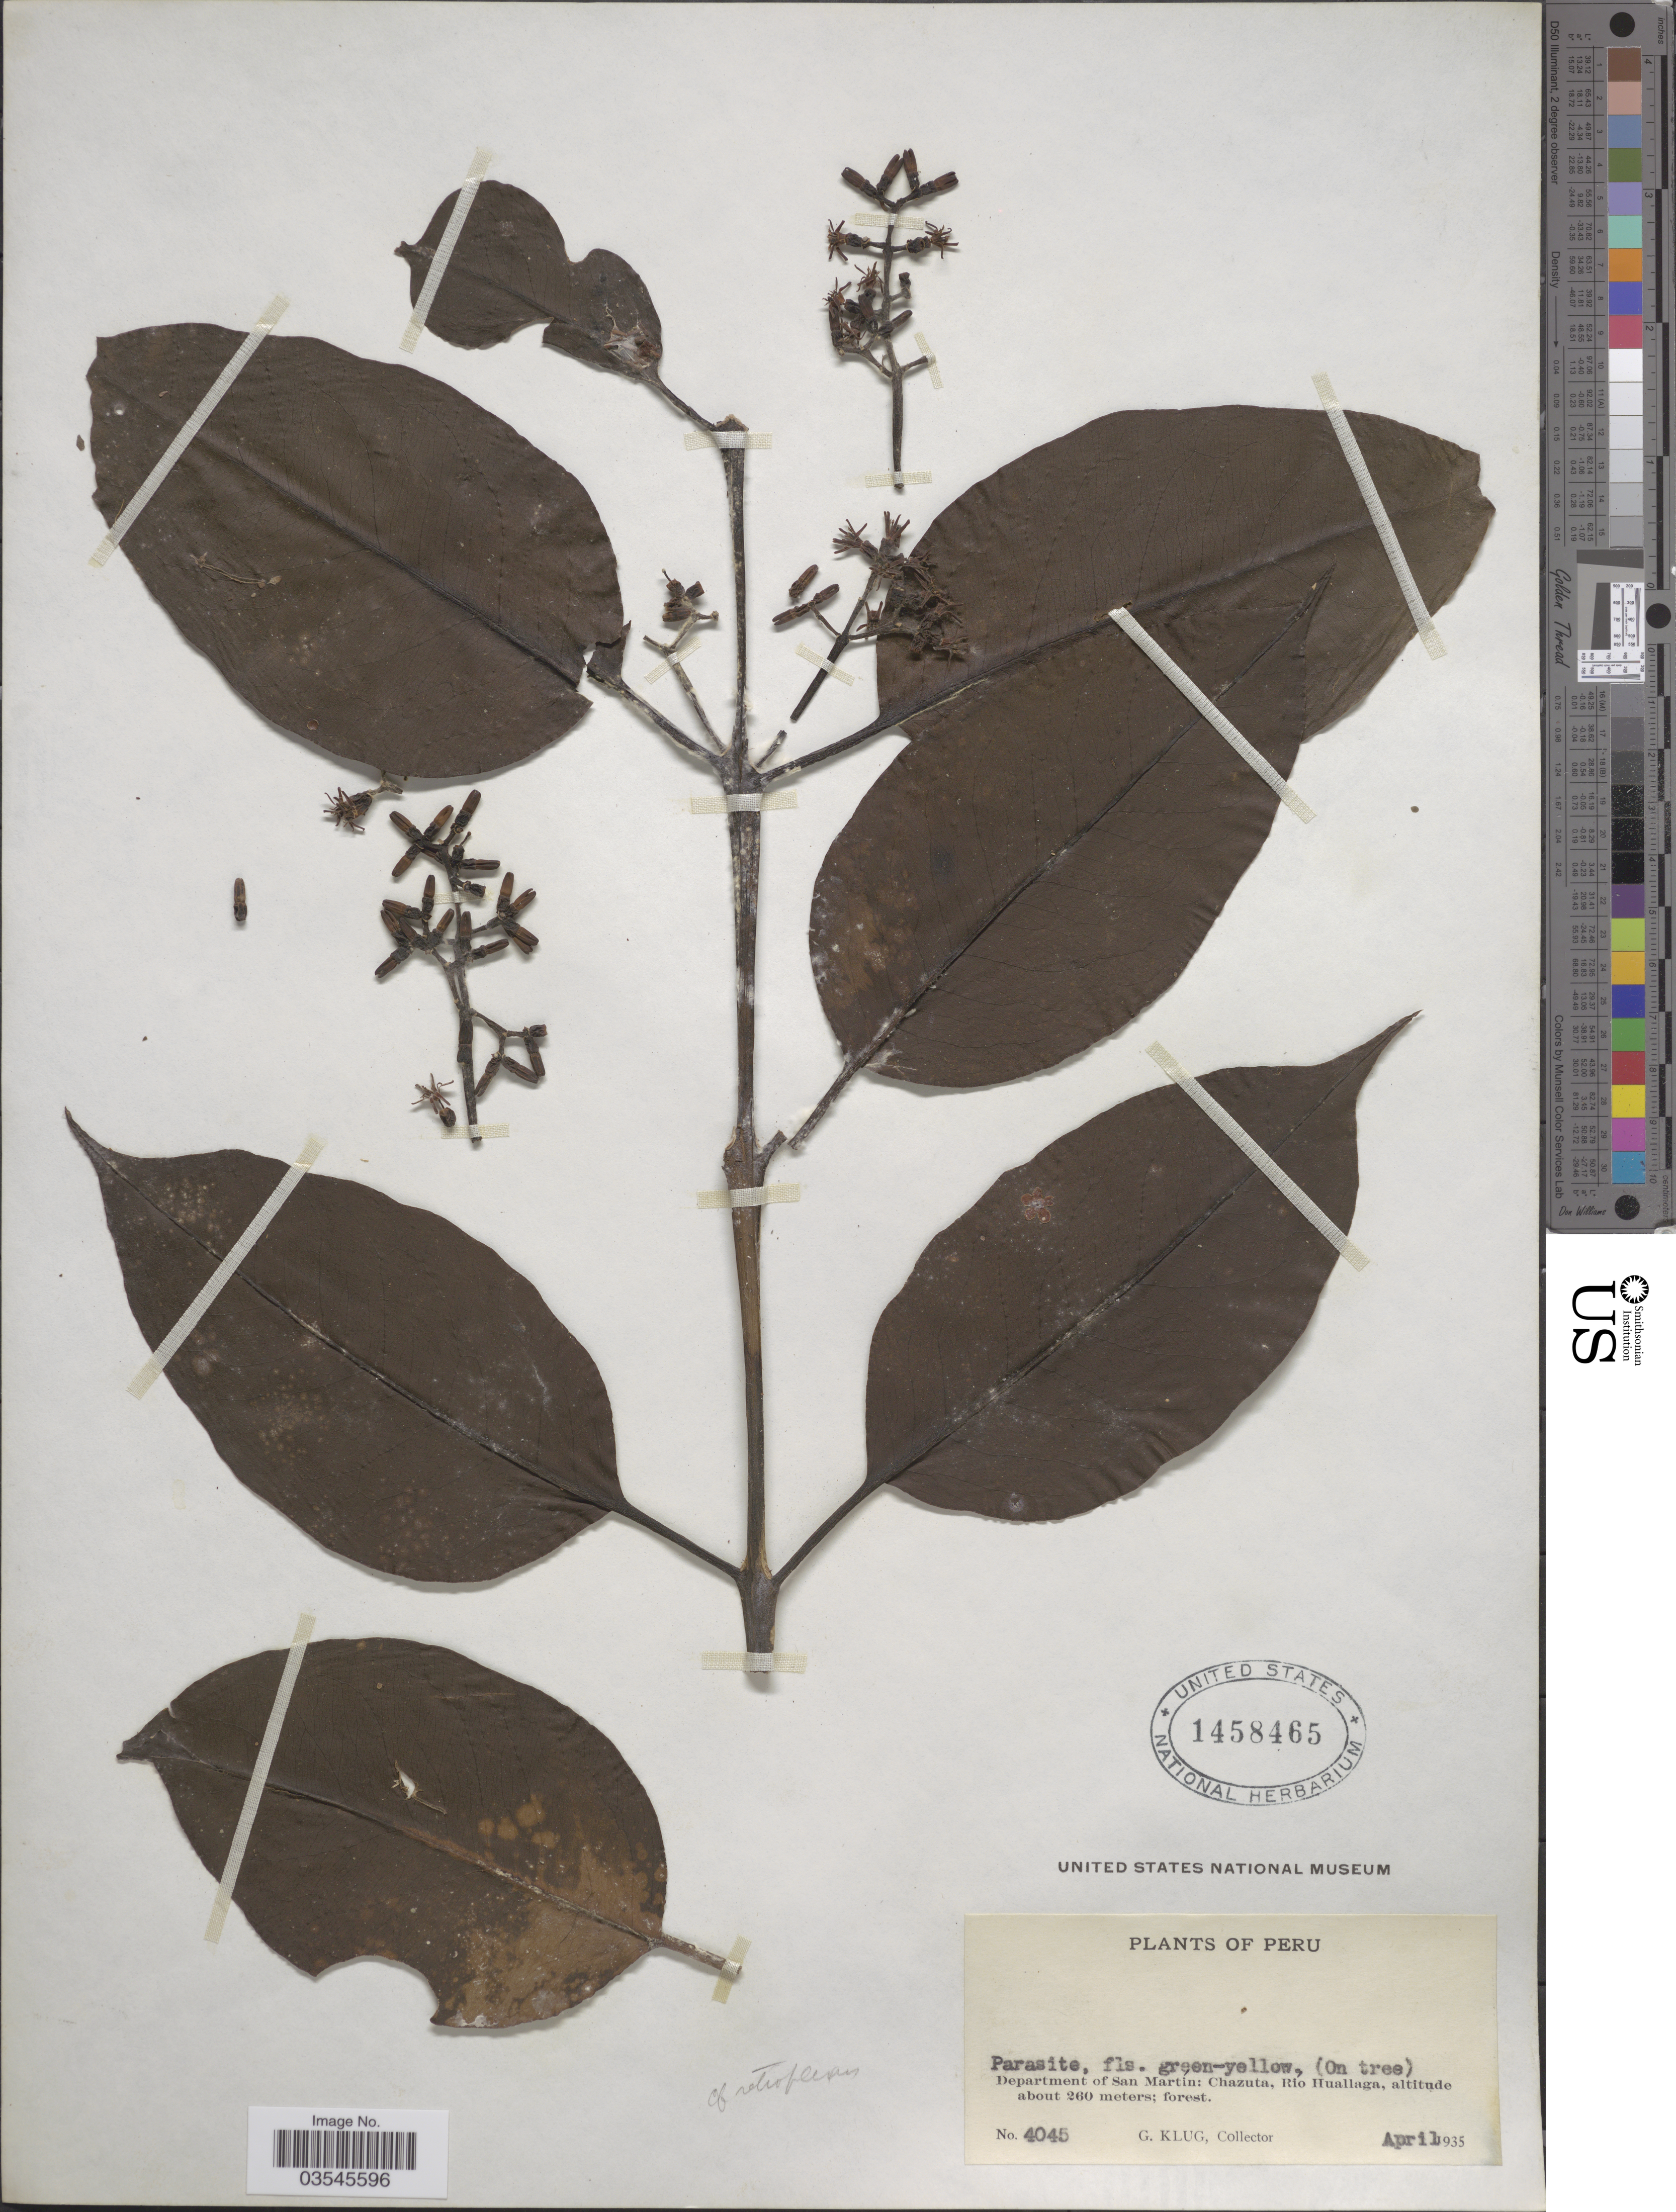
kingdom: Plantae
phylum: Tracheophyta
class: Magnoliopsida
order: Santalales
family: Loranthaceae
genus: Struthanthus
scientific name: Struthanthus sp.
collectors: G. Klug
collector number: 4045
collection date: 1935-04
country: Peru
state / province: San Martín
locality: Department of San Martín: Chazuta, Río Huallaga.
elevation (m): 260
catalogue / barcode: US 1458465